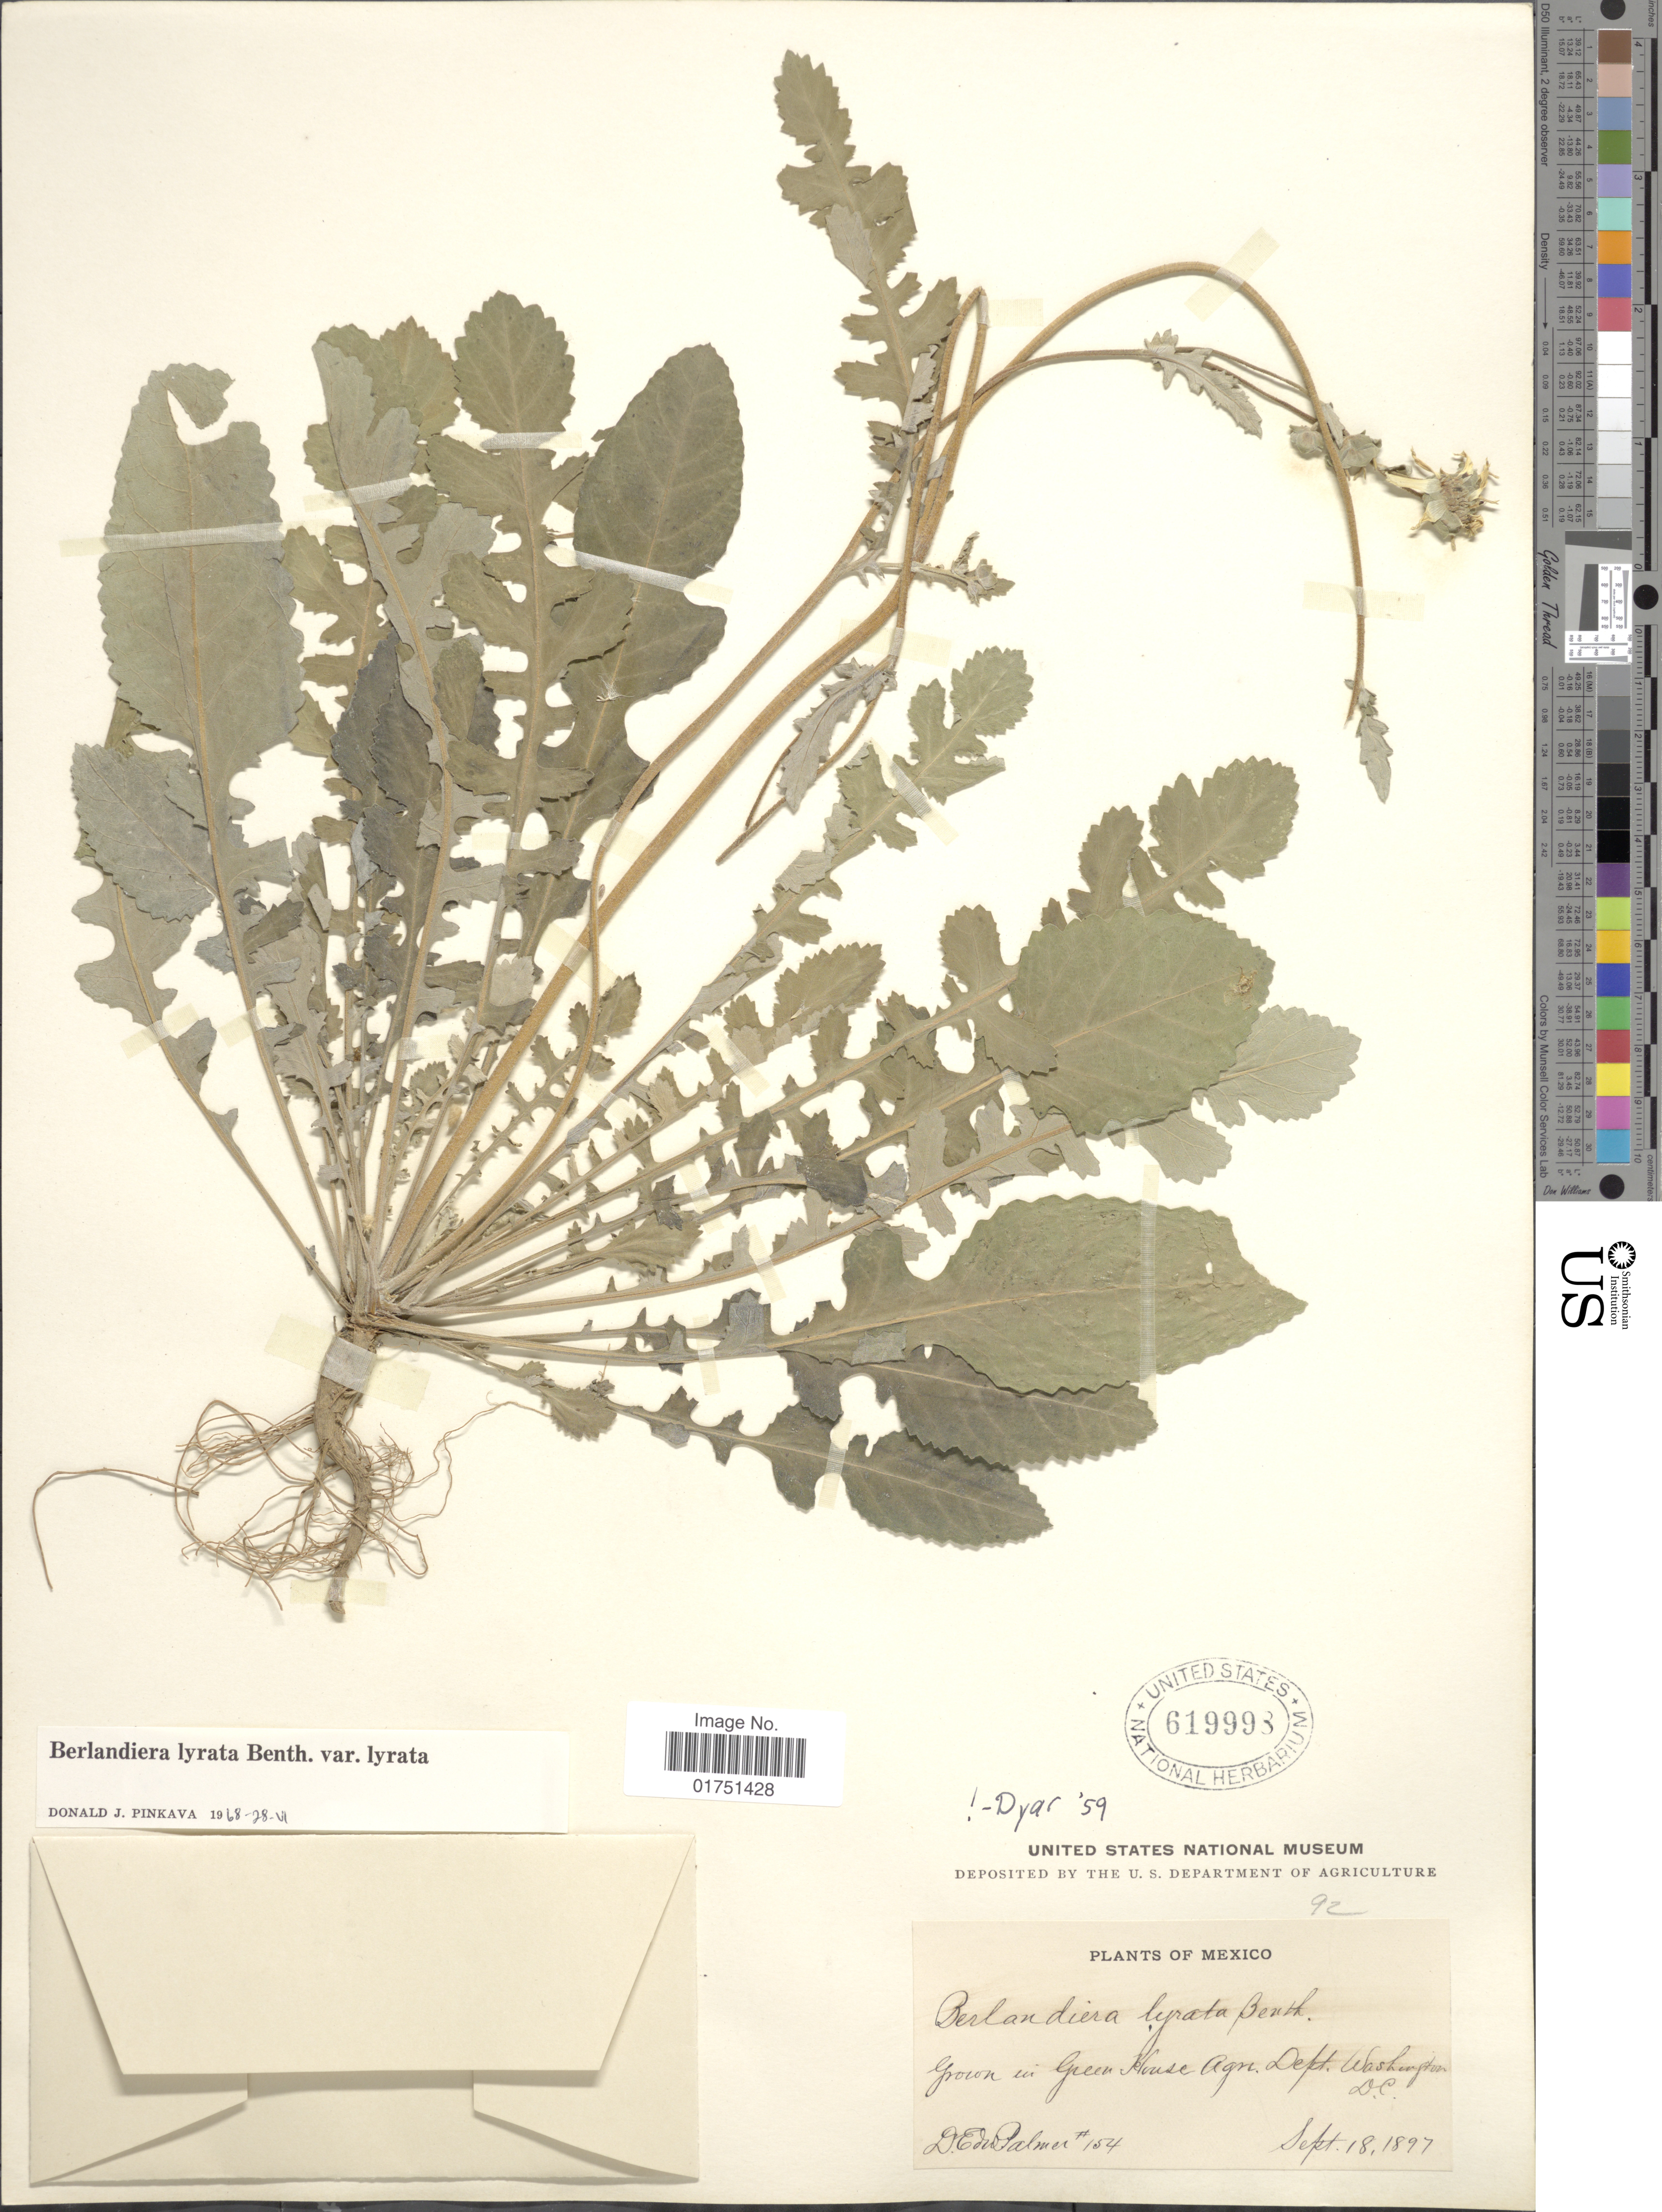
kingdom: Plantae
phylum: Tracheophyta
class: Magnoliopsida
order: Asterales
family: Asteraceae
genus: Berlandiera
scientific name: Berlandiera lyrata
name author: Benth.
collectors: E. Palmer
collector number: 154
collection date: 1897-09-18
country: Mexico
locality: Grown in Green House Agn. Dept. Washington D.C.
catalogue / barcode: US 619998